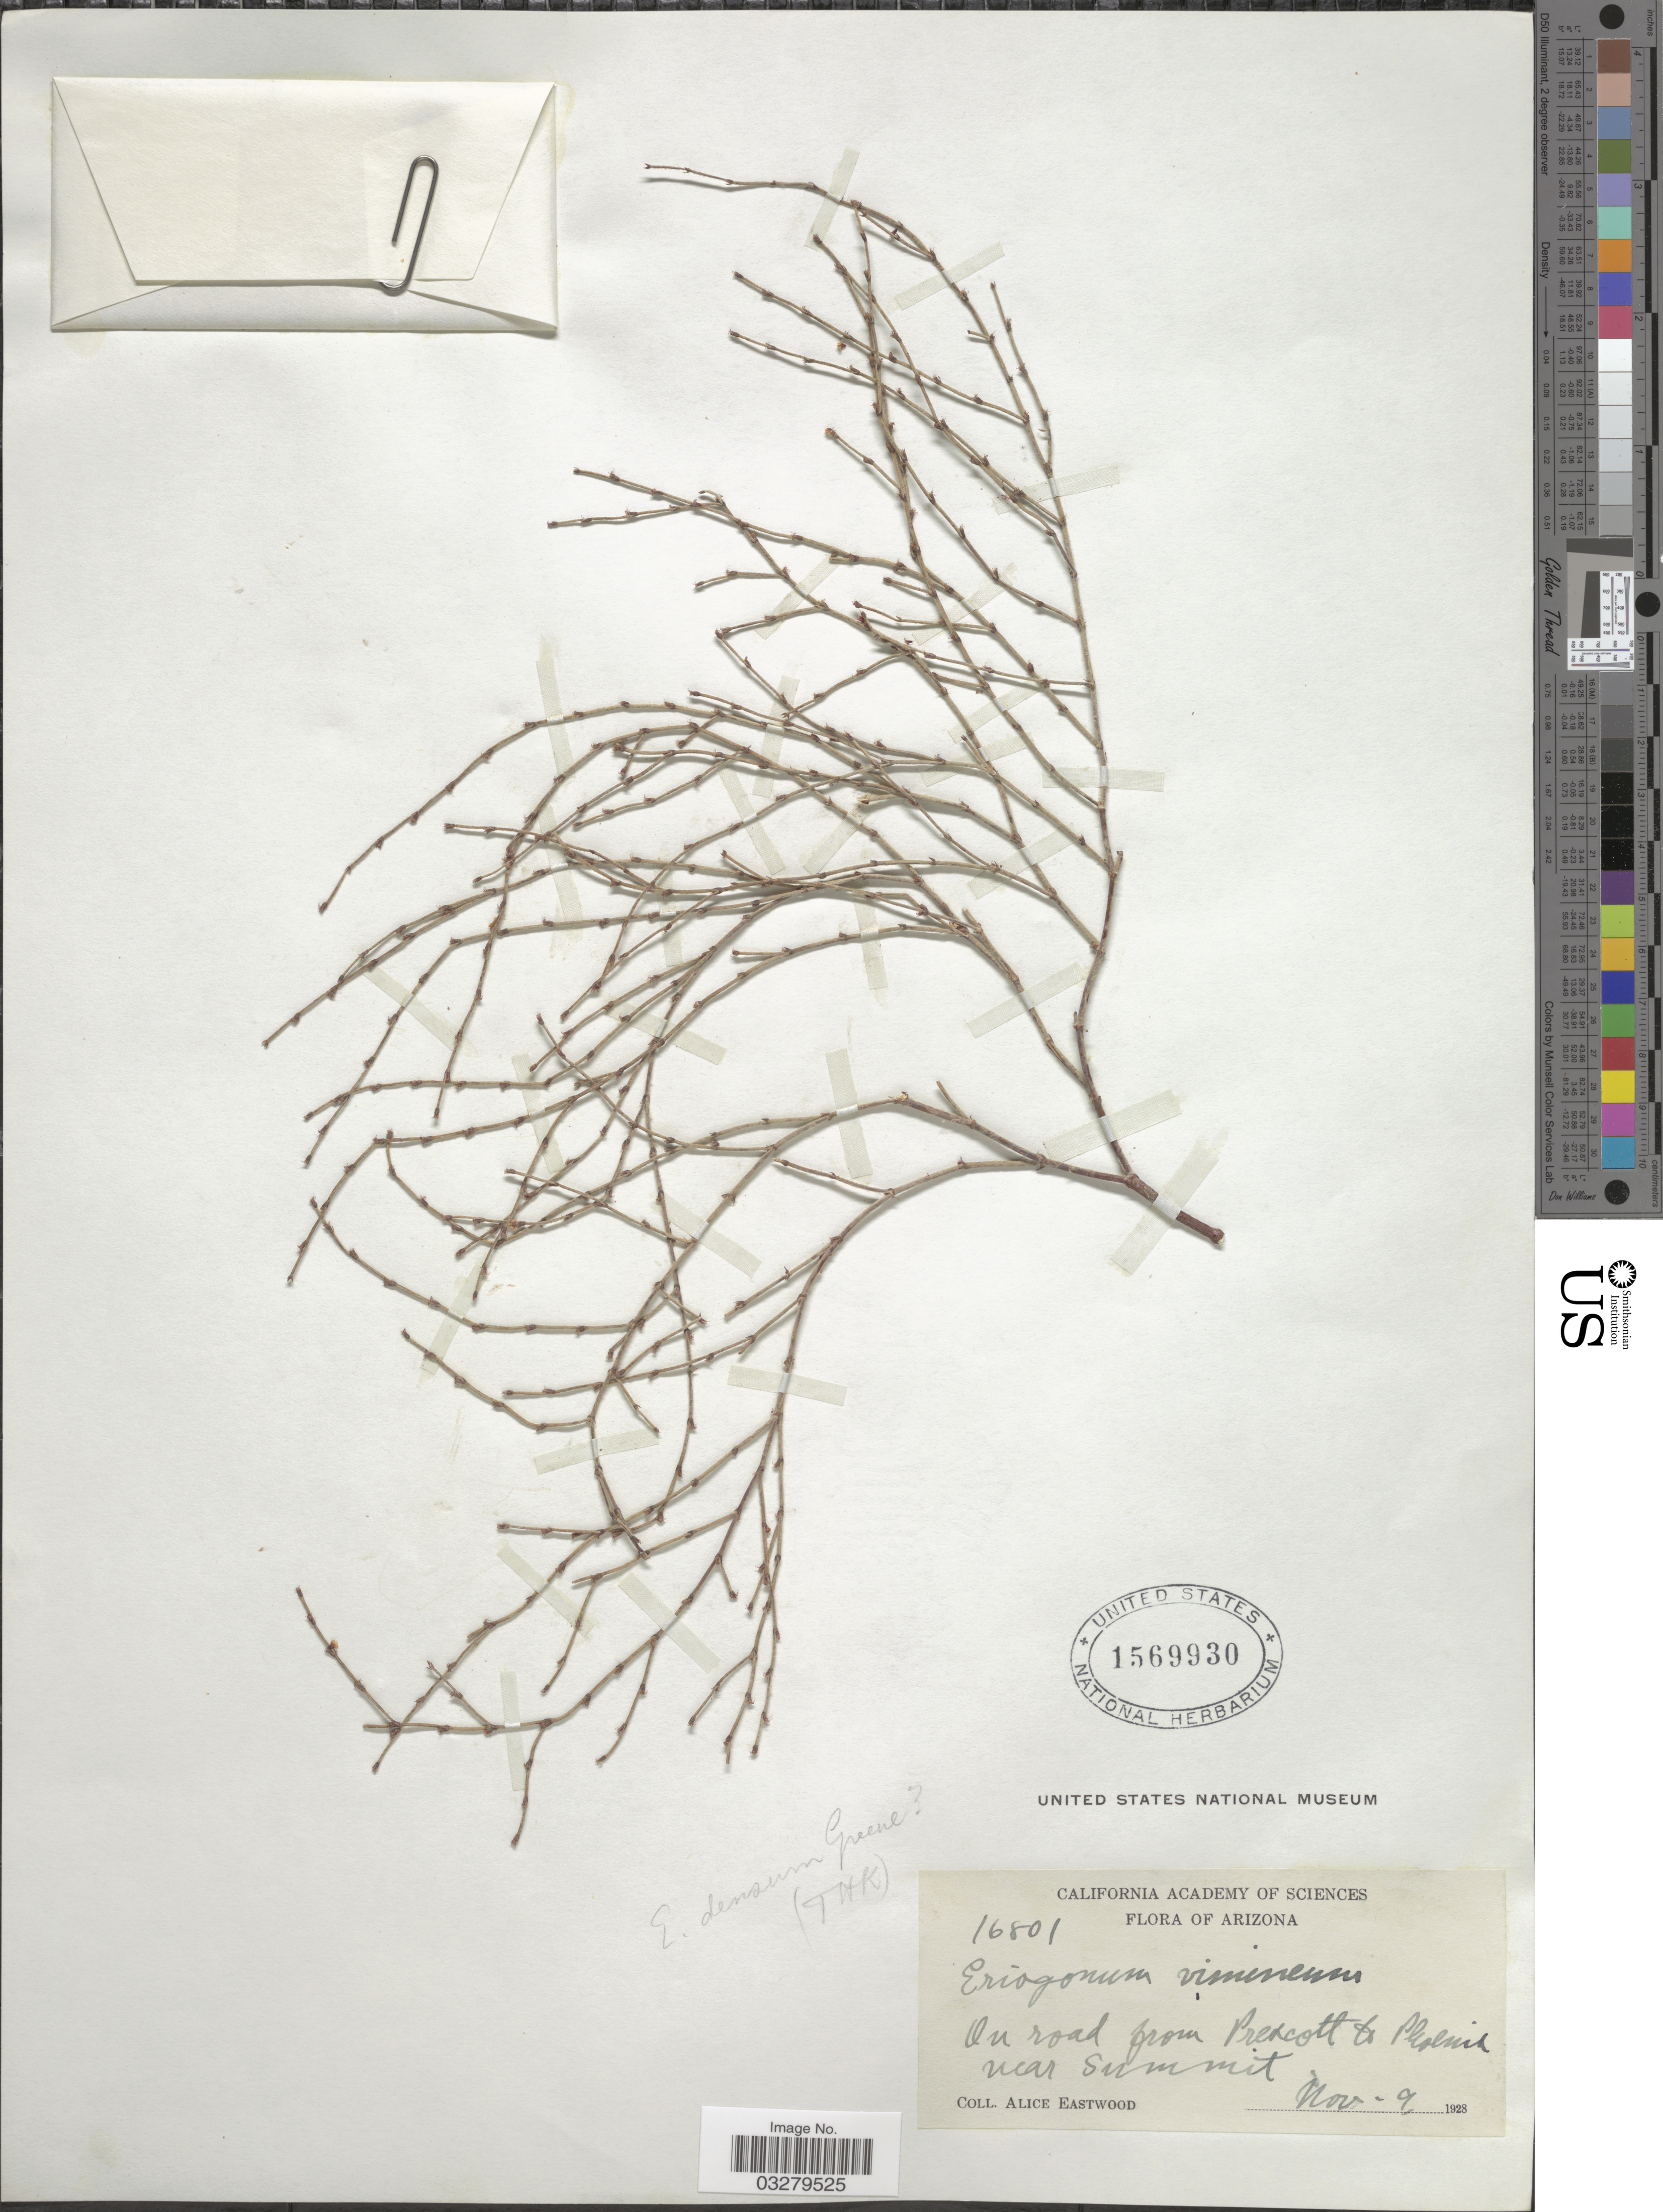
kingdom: Plantae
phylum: Tracheophyta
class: Magnoliopsida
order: Caryophyllales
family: Polygonaceae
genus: Eriogonum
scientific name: Eriogonum palmerianum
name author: Reveal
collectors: A. Eastwood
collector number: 16801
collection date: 1928-11-09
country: United States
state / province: Arizona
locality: On road from Prescott to Phoenix near Summit.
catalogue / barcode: US 1569930